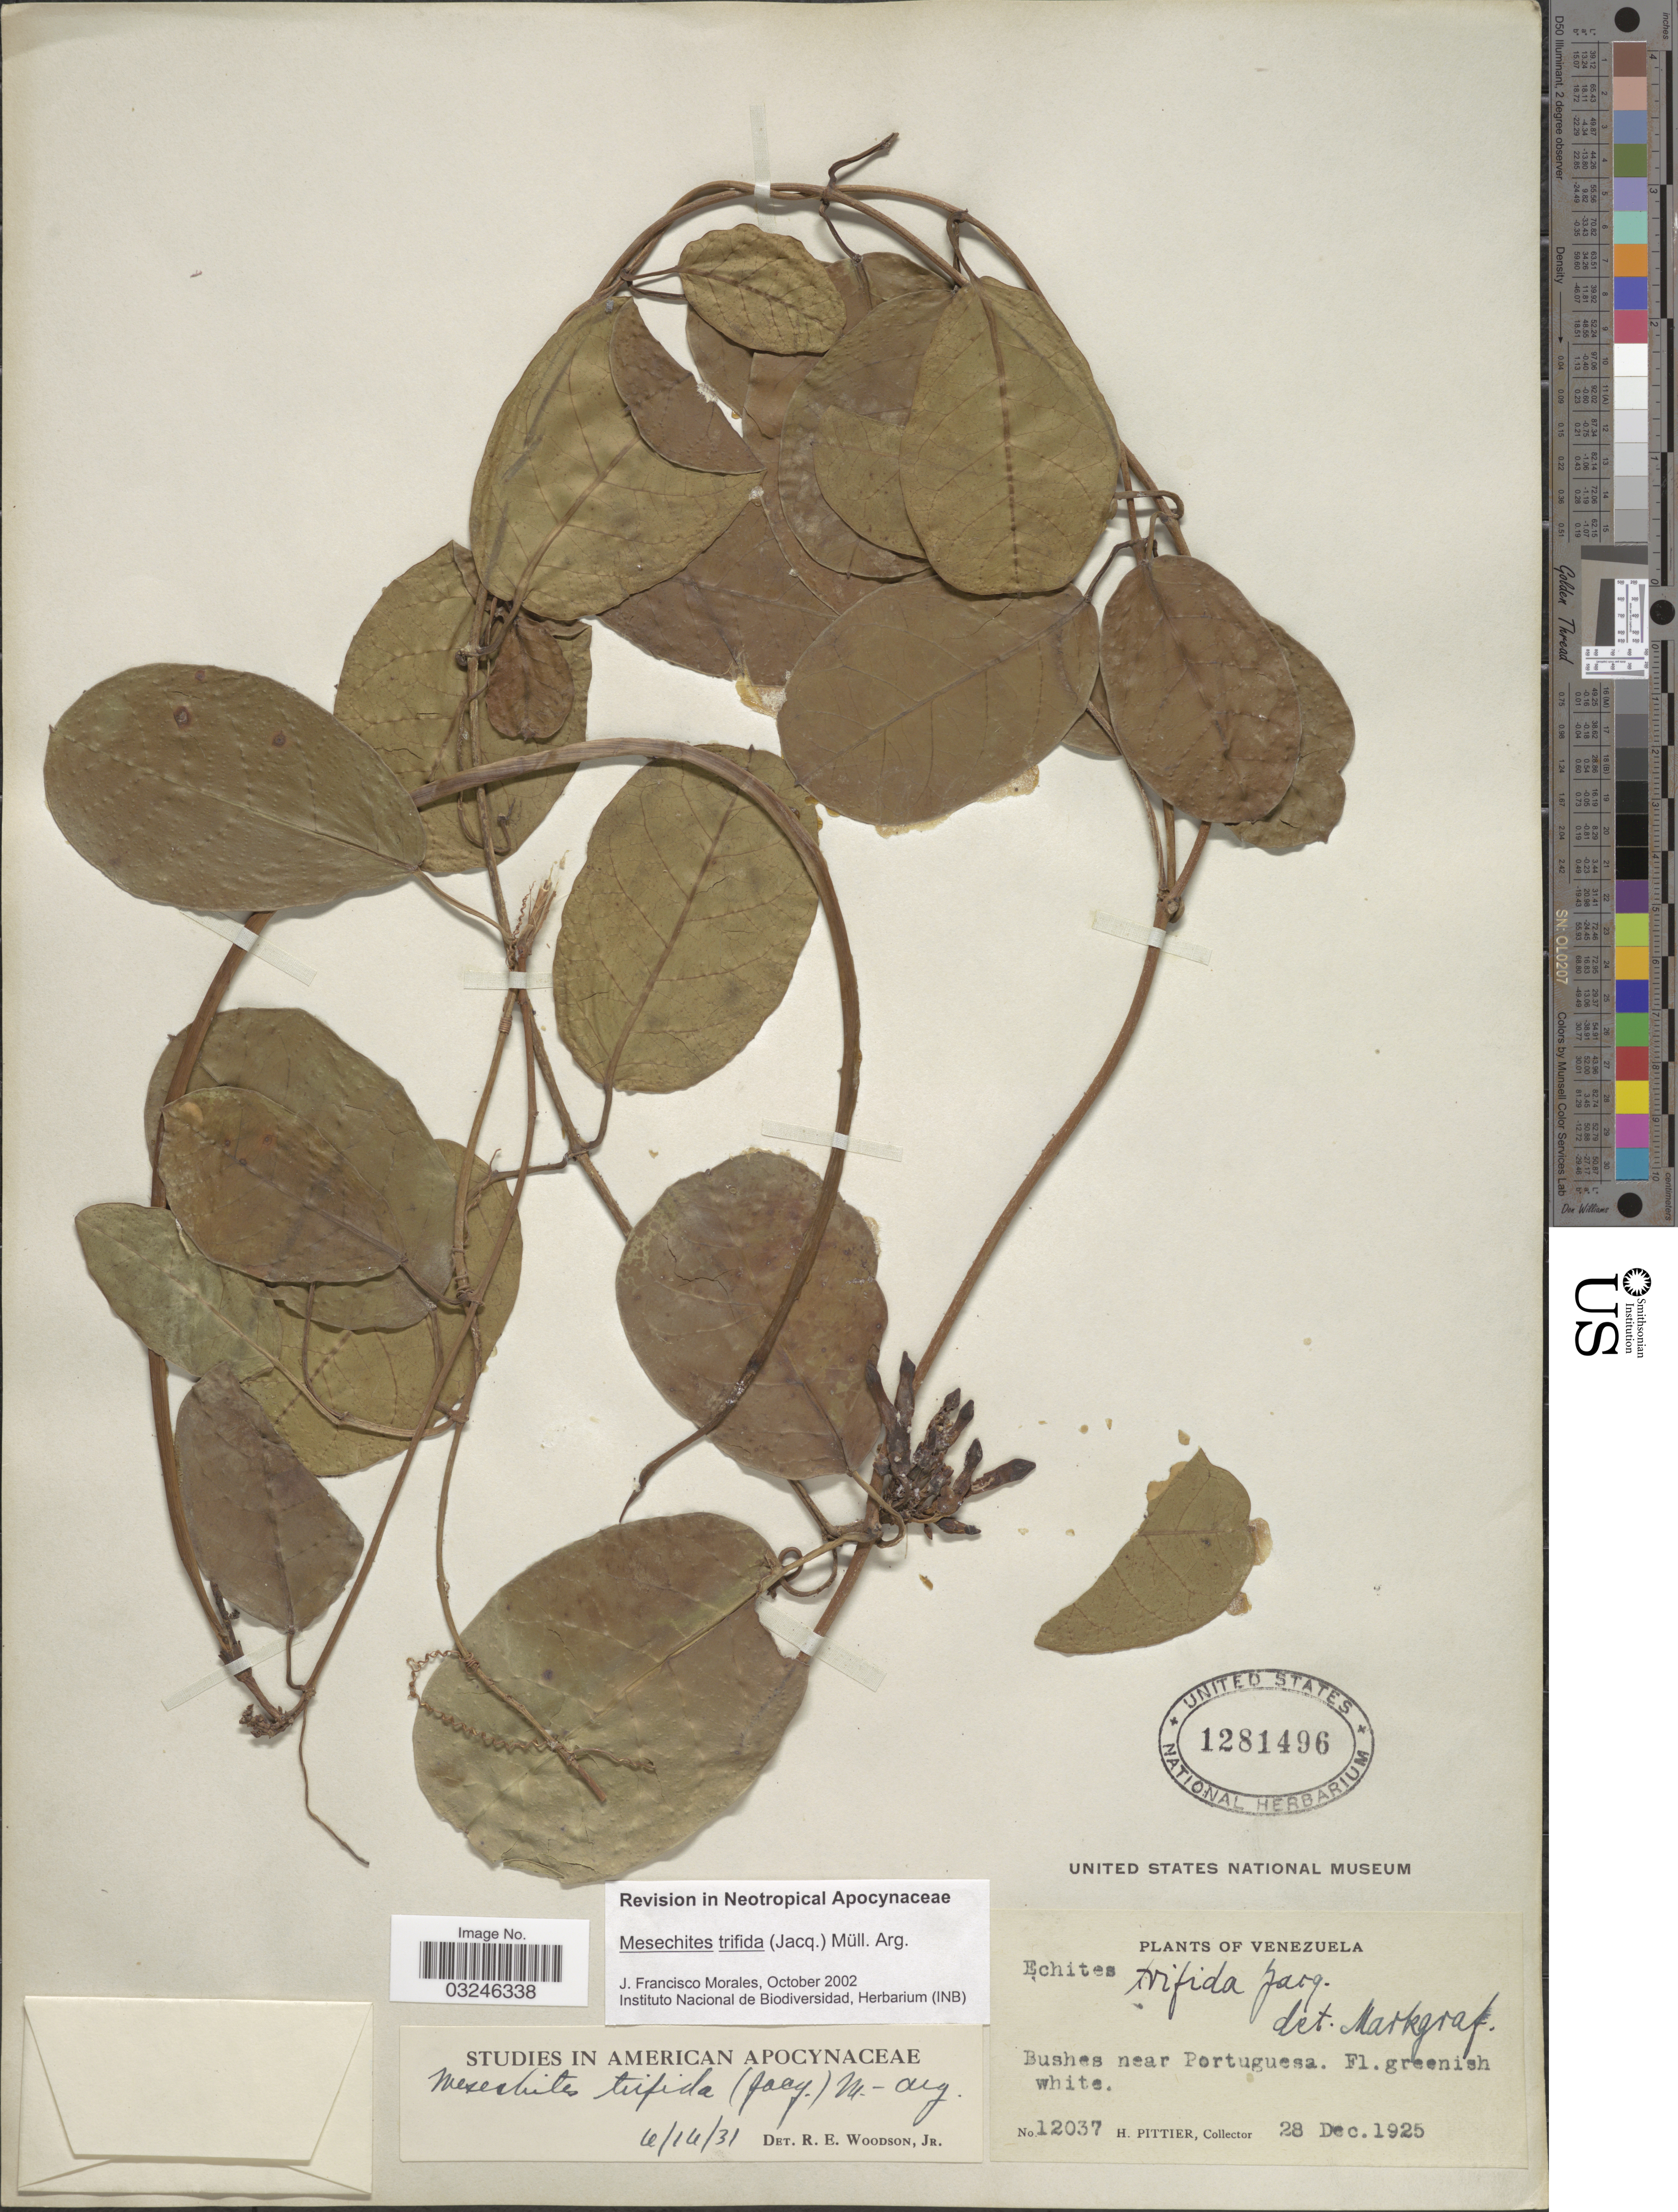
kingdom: Plantae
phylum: Tracheophyta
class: Magnoliopsida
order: Gentianales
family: Apocynaceae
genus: Mesechites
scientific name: Mesechites trifidus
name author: (Jacq.) Müll. Arg.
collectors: H. F. Pittier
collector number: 12037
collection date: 1925-12-28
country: Venezuela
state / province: Portuguesa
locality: Bushes near Portuguesa.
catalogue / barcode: US 1281496